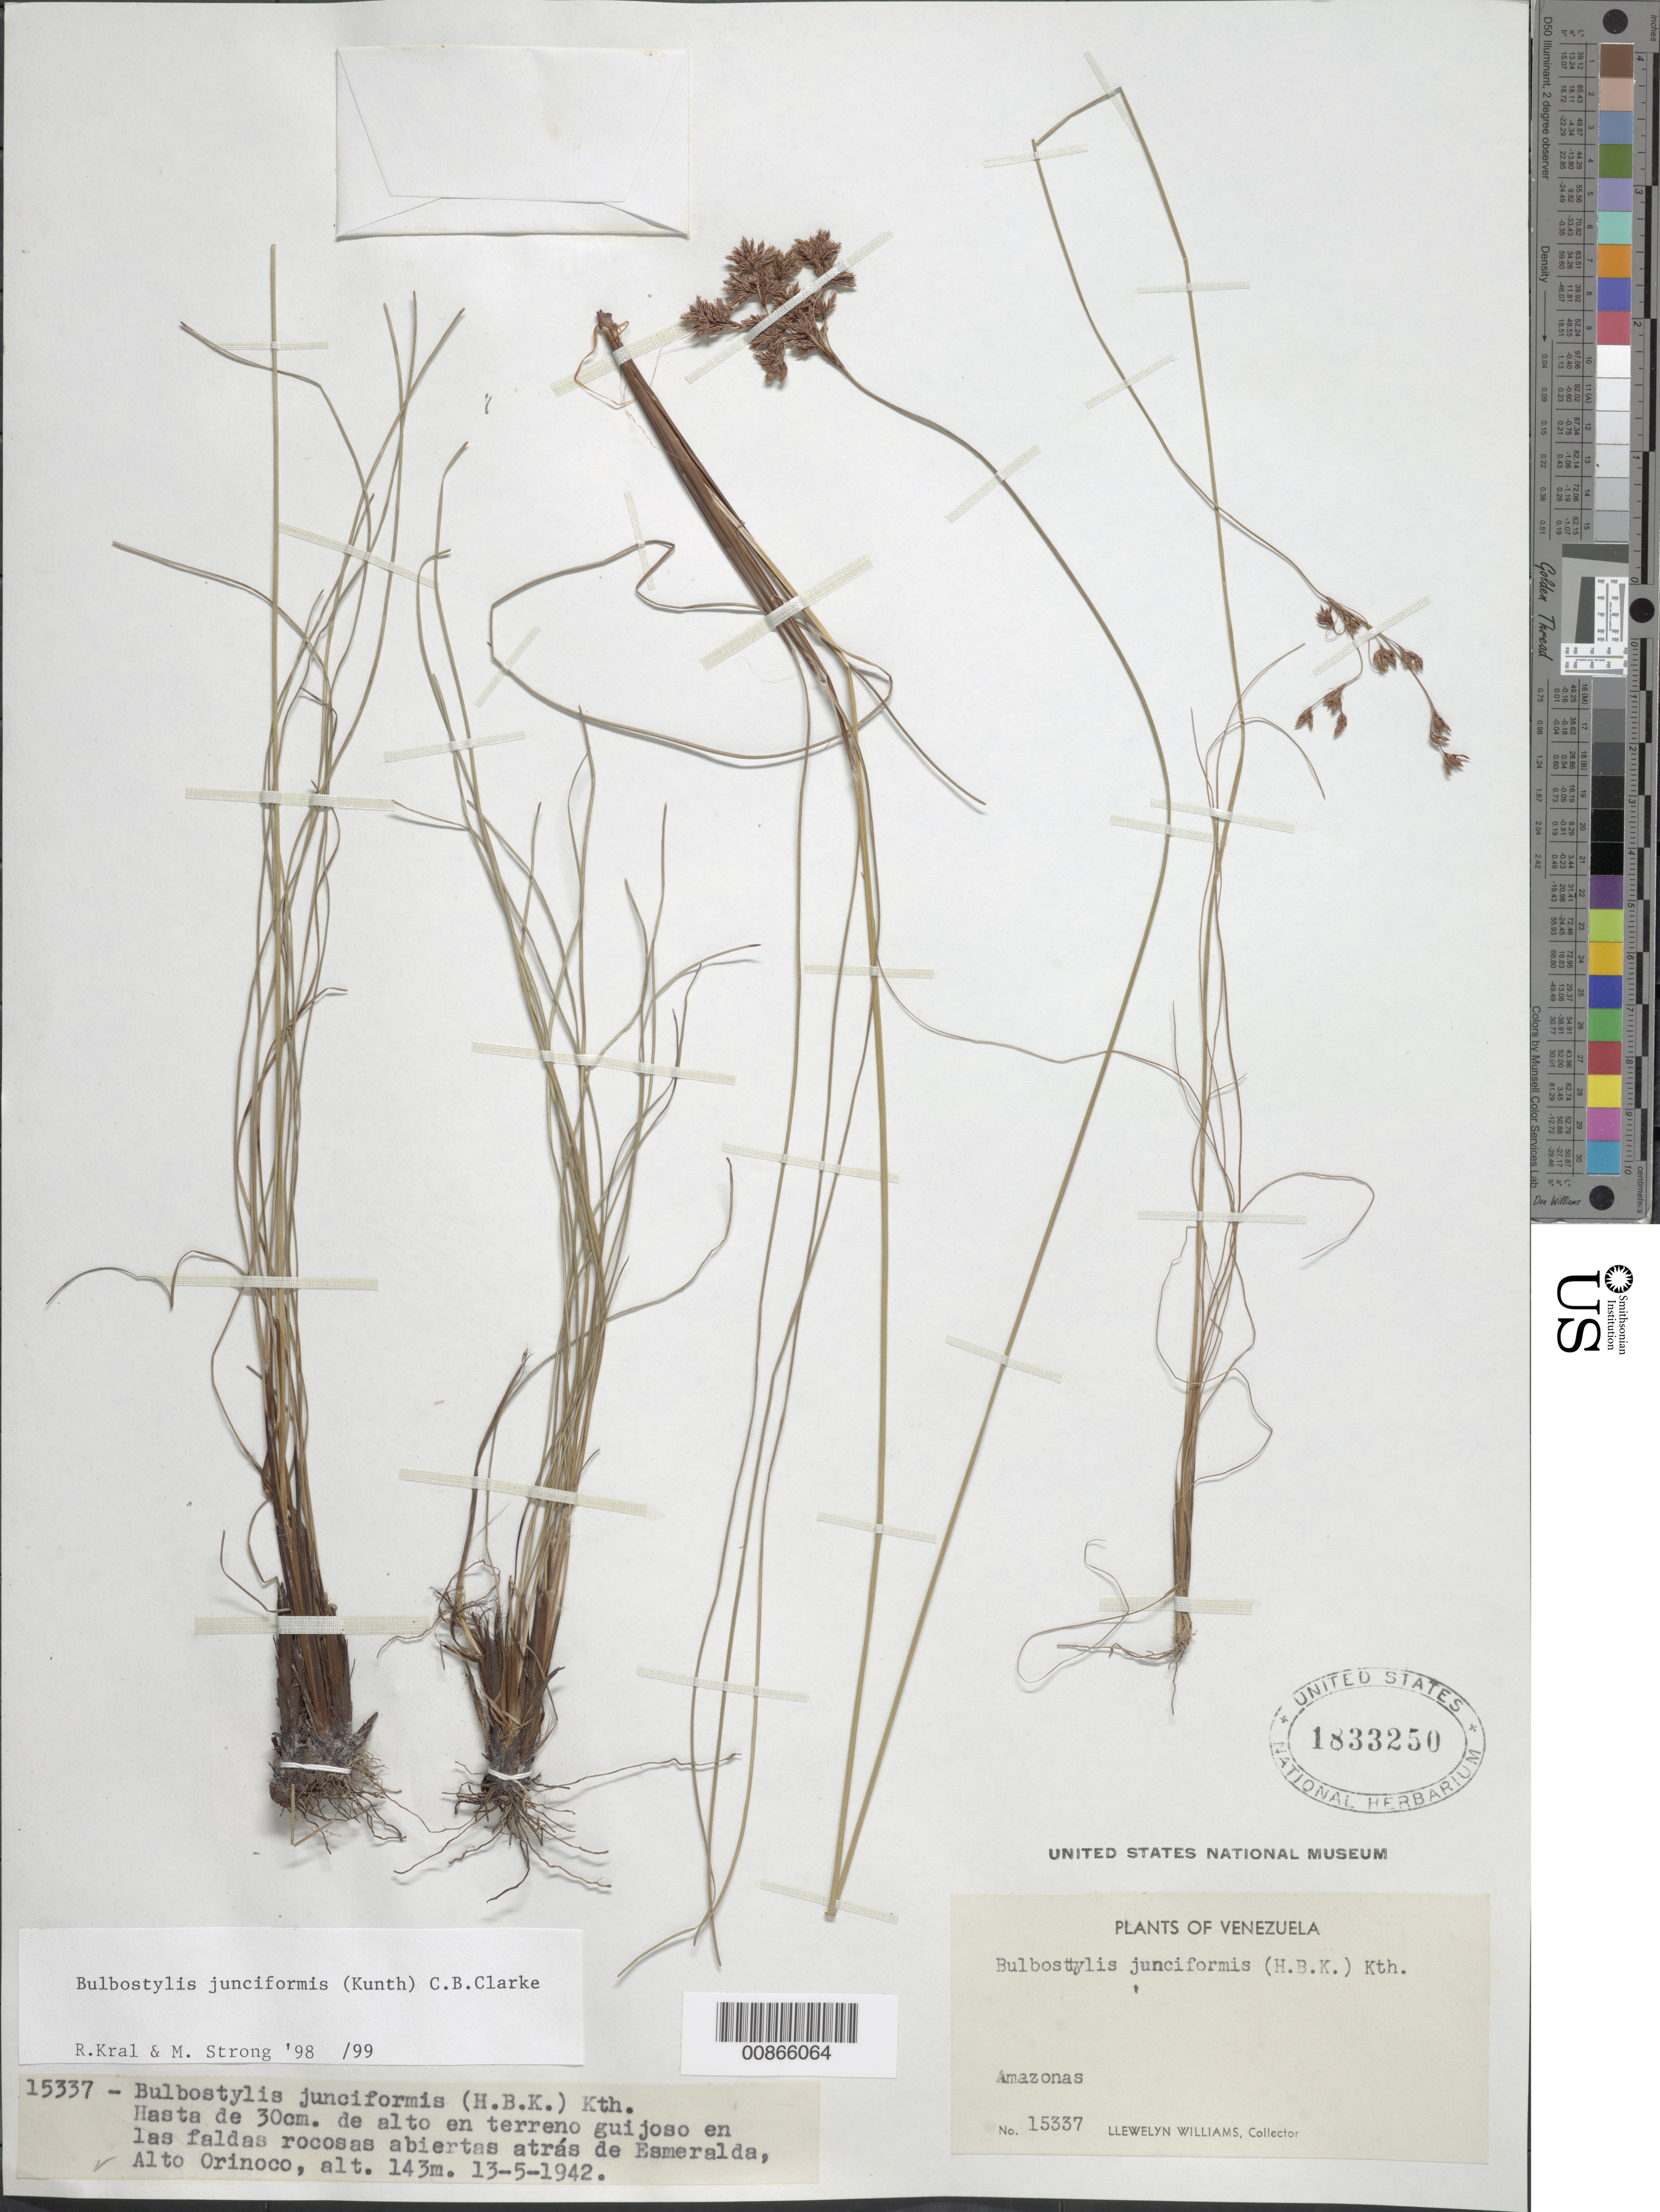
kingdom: Plantae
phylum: Tracheophyta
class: Liliopsida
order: Poales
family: Cyperaceae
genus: Bulbostylis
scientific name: Bulbostylis junciformis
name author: (Kunth) C.B. Clarke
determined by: Kral, R.; Strong, M. T.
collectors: Ll. Williams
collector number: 15337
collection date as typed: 13-May-42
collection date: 1942-05-13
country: Venezuela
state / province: Amazonas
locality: Esmeralda, Alto Orinoco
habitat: Terreno guijoso en las faldas rocosas abiertas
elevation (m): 143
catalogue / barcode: US 1833250